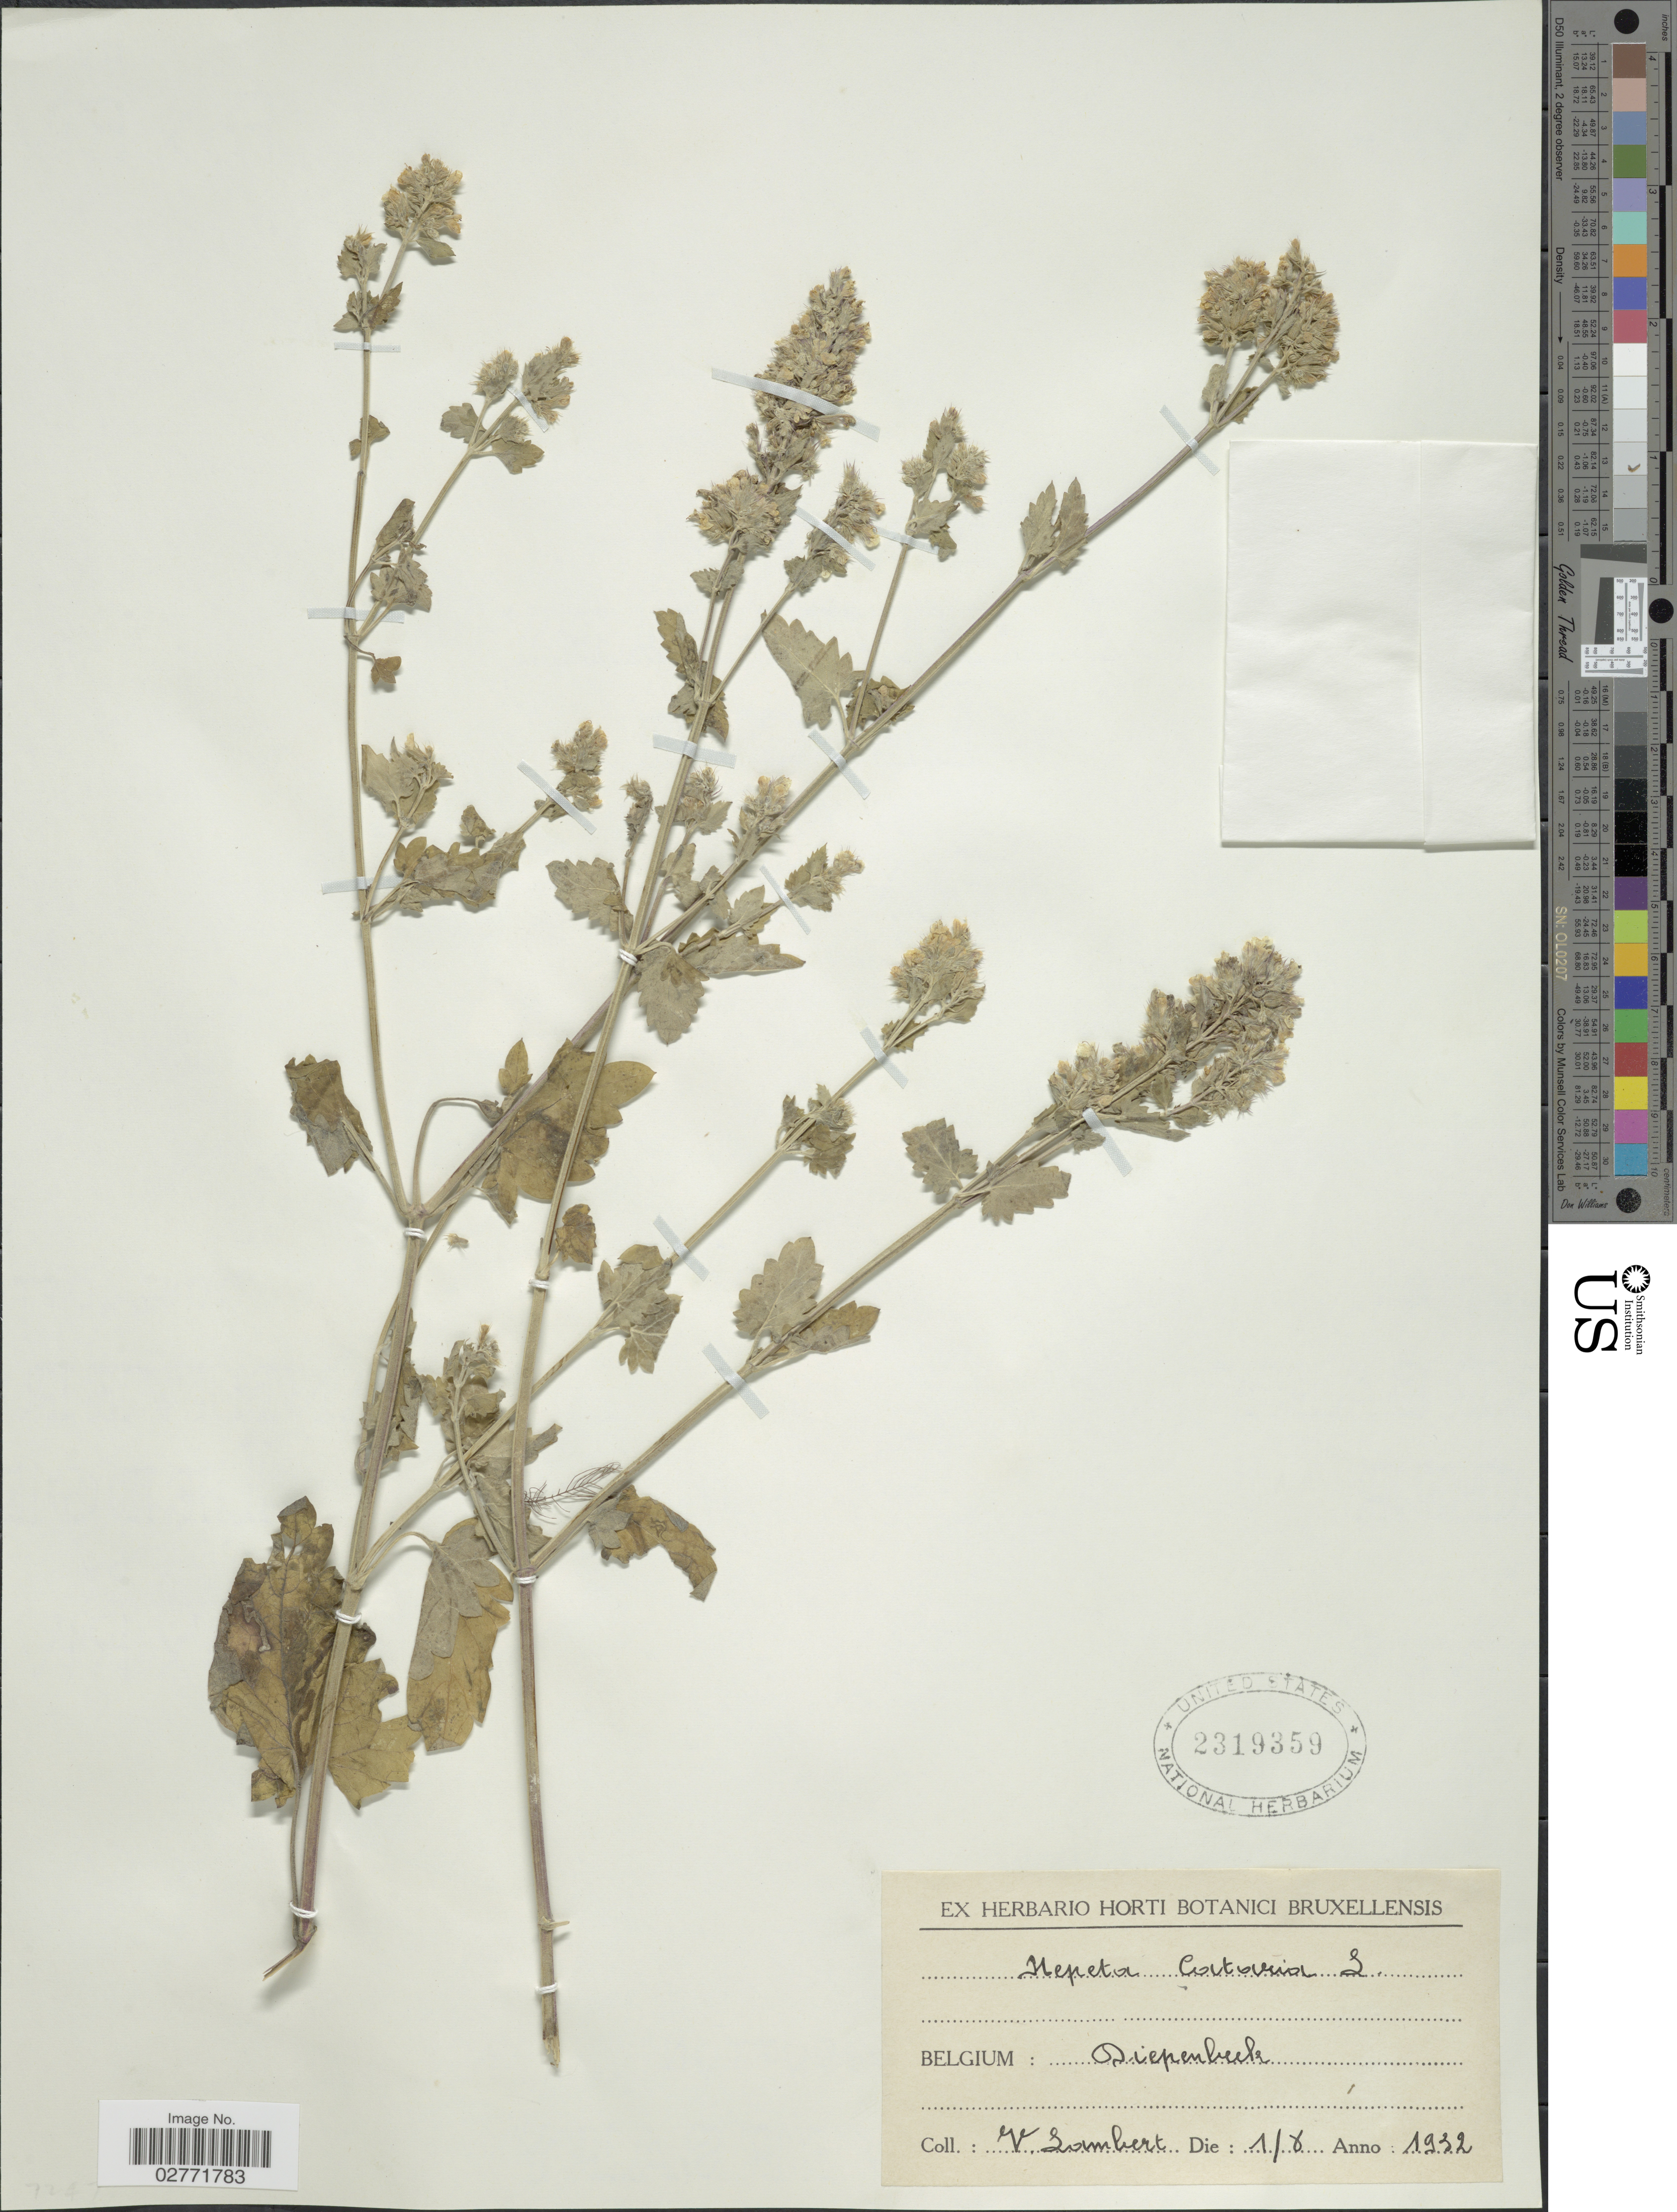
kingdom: Plantae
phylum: Tracheophyta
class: Magnoliopsida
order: Lamiales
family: Lamiaceae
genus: Nepeta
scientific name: Nepeta cataria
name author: L.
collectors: V. Lambert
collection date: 1932-08-01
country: Belgium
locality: Diepenbeek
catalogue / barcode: US 2319359